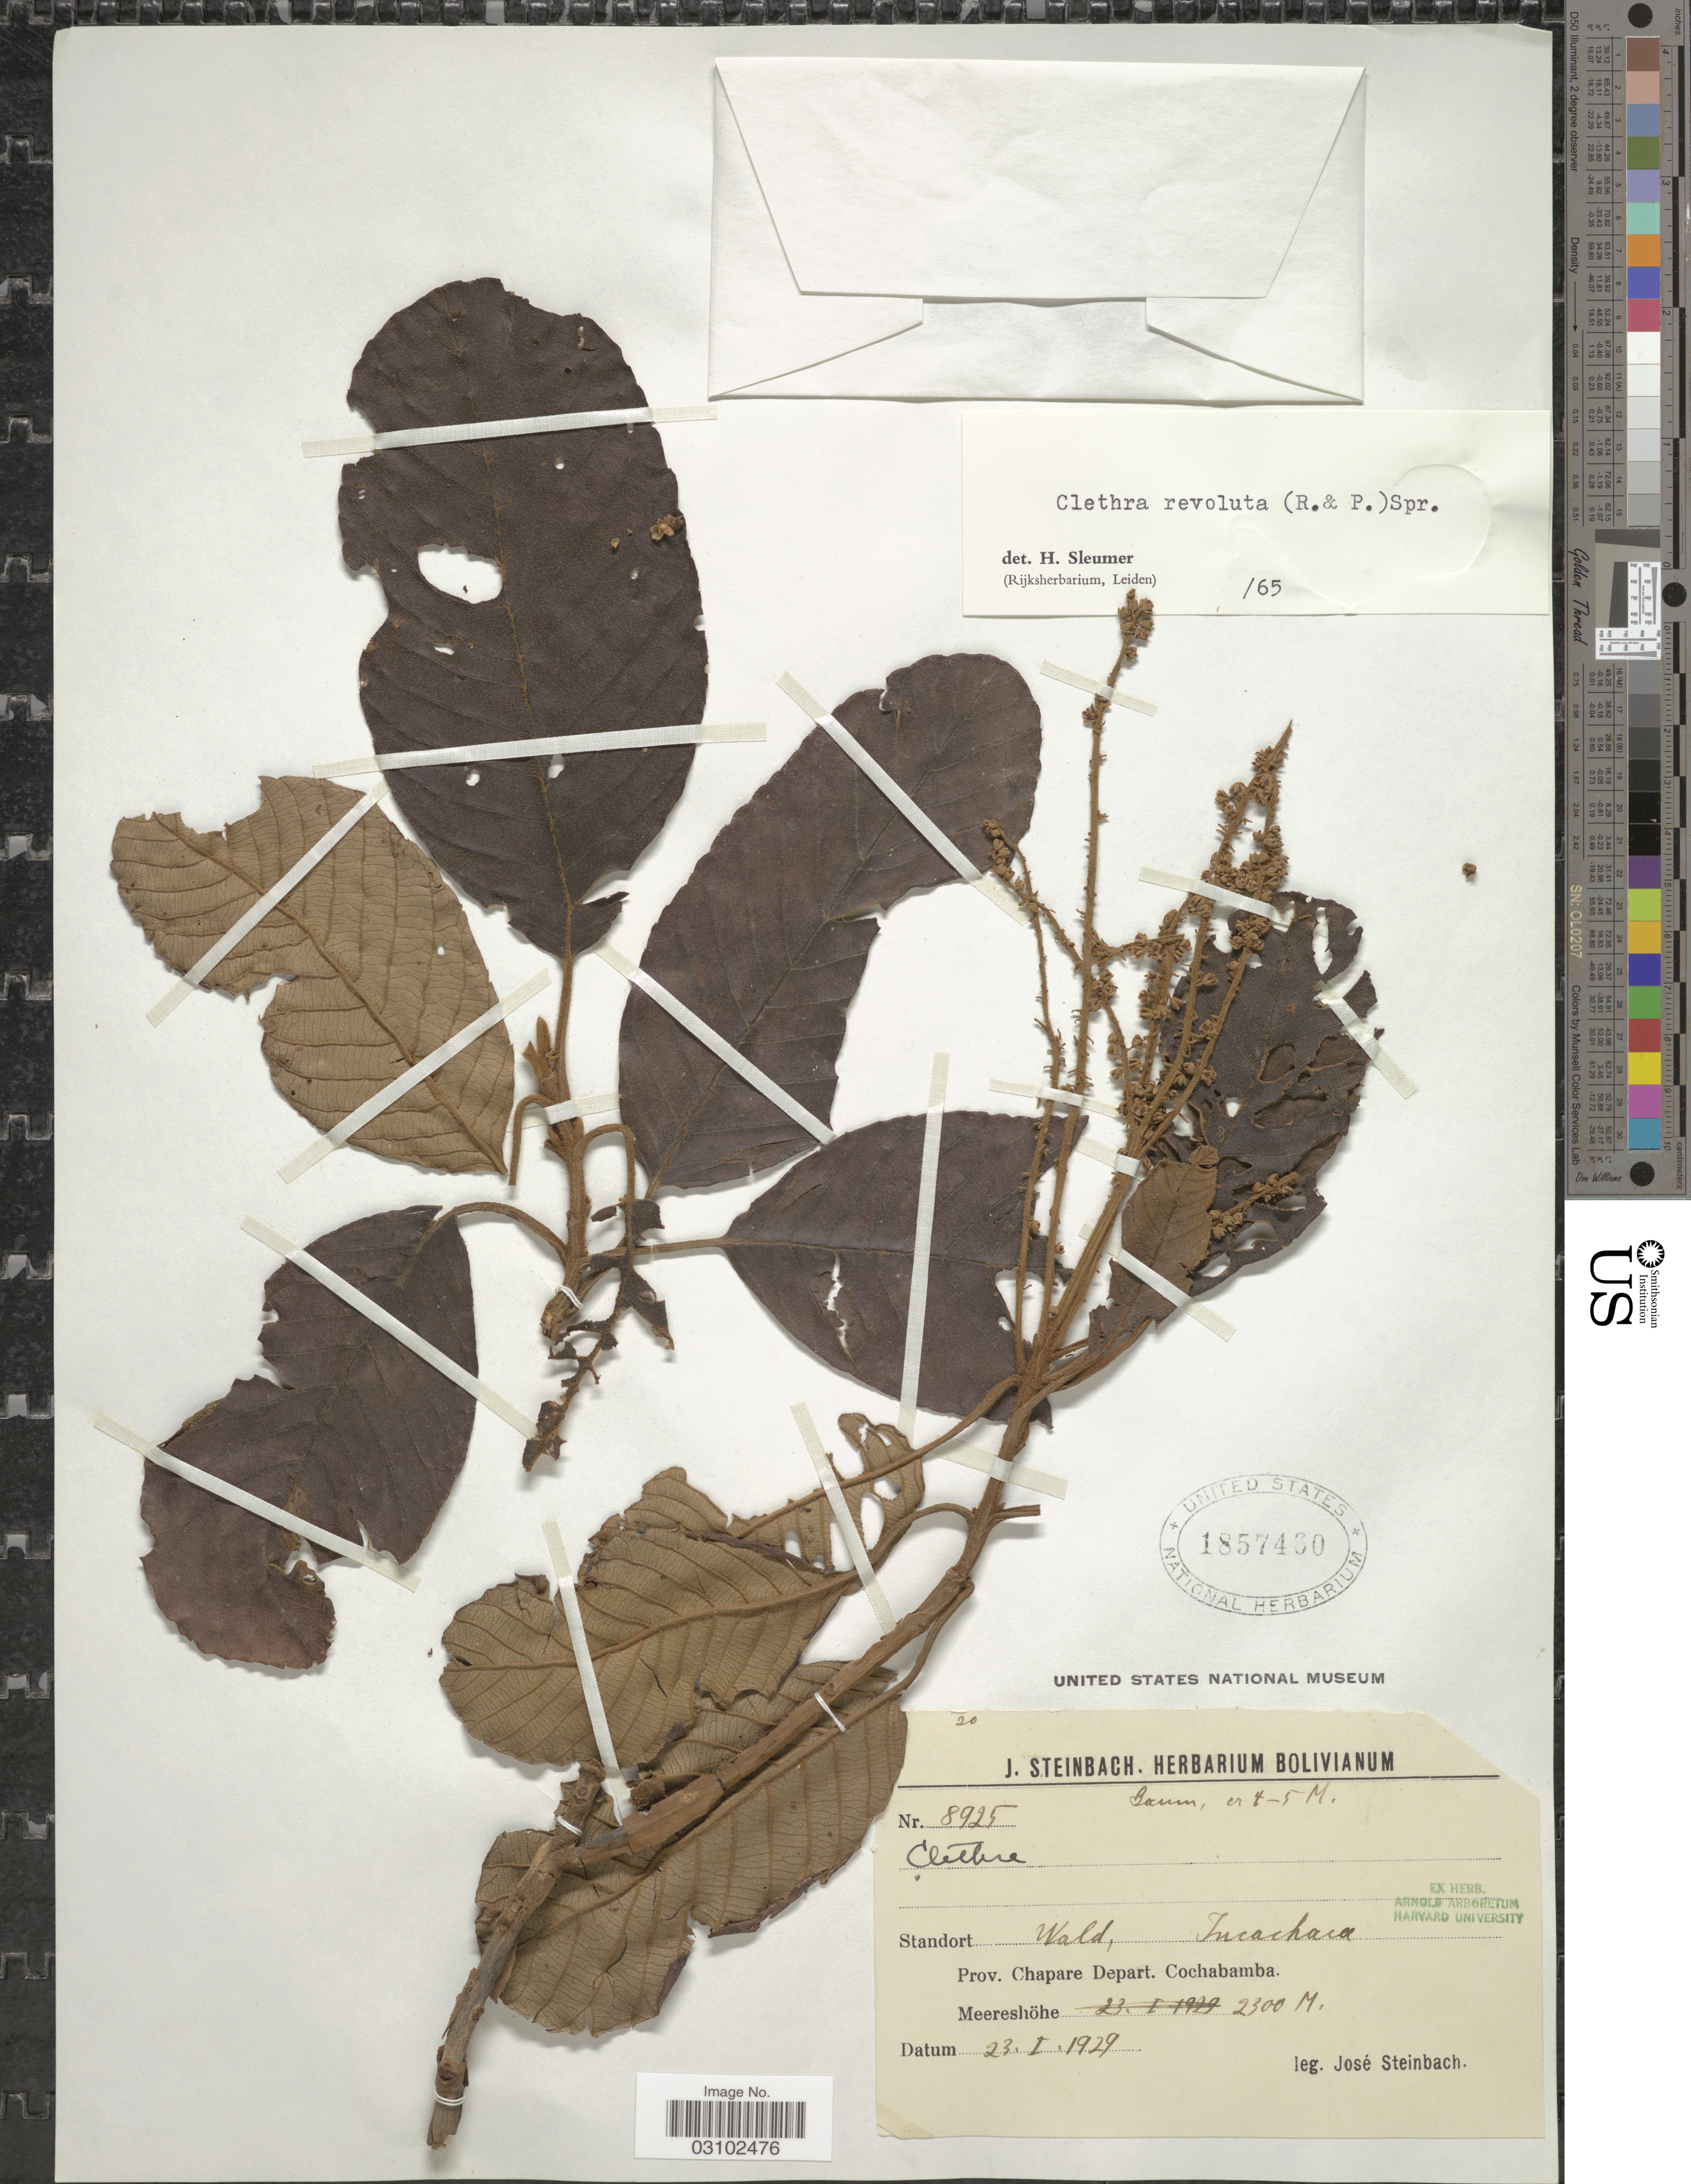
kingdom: Plantae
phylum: Tracheophyta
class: Magnoliopsida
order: Ericales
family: Clethraceae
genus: Clethra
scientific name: Clethra revoluta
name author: (Ruiz & Pav.) Spreng.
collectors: J. Steinbach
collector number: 8925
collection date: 1929-01-23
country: Bolivia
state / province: Cochabamba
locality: Wald, Incachaca. Prov. Chapare Depart. Cochabamba.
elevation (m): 2300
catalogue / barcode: US 1857460